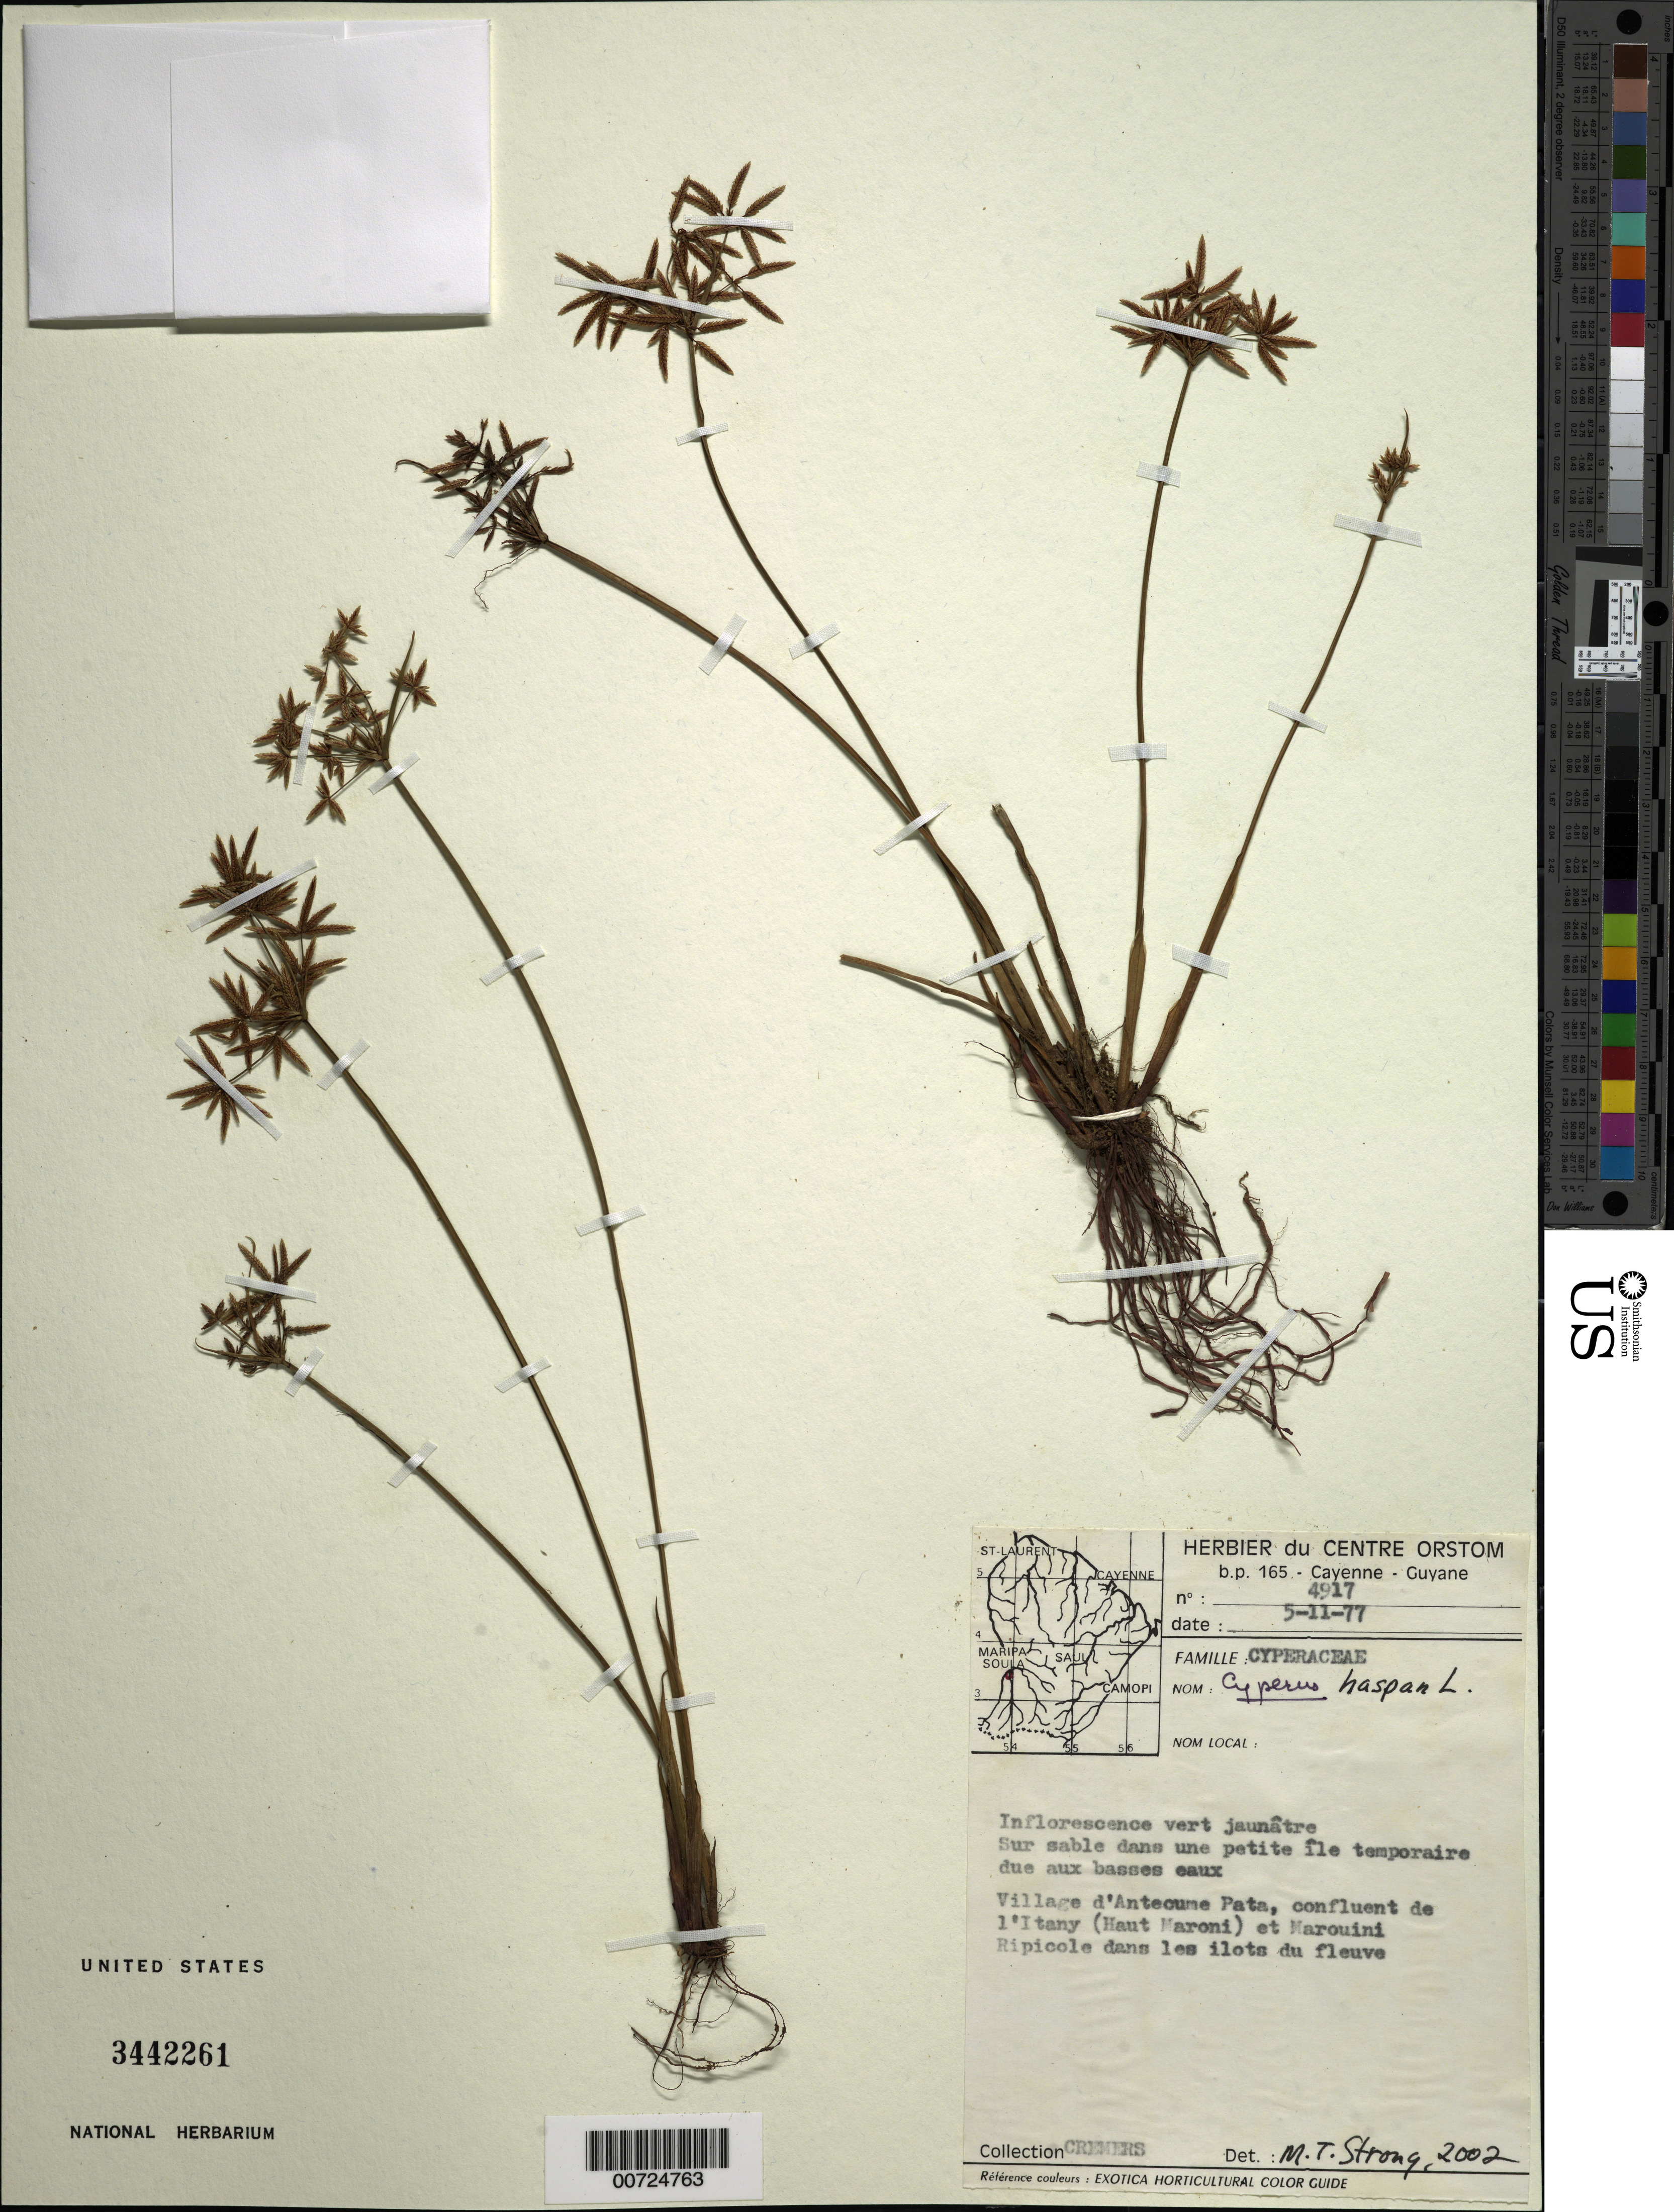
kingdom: Plantae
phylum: Tracheophyta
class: Liliopsida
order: Poales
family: Cyperaceae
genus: Cyperus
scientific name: Cyperus haspan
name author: L.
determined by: Strong, M. T., (US), Smithsonian Institution - National Museum of Natural History (UNITED STATES)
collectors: G. Cremers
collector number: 4917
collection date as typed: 5-Nov-77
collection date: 1977-11-05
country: French Guiana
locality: Ile d'Antécume Pata, confl. de l'Itany (Haut Maroni) et du Marouini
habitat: Ripicole dans les ilots du fleuve; sur sable dans une petite ile temporaire due aux basses eaux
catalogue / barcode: US 3442261